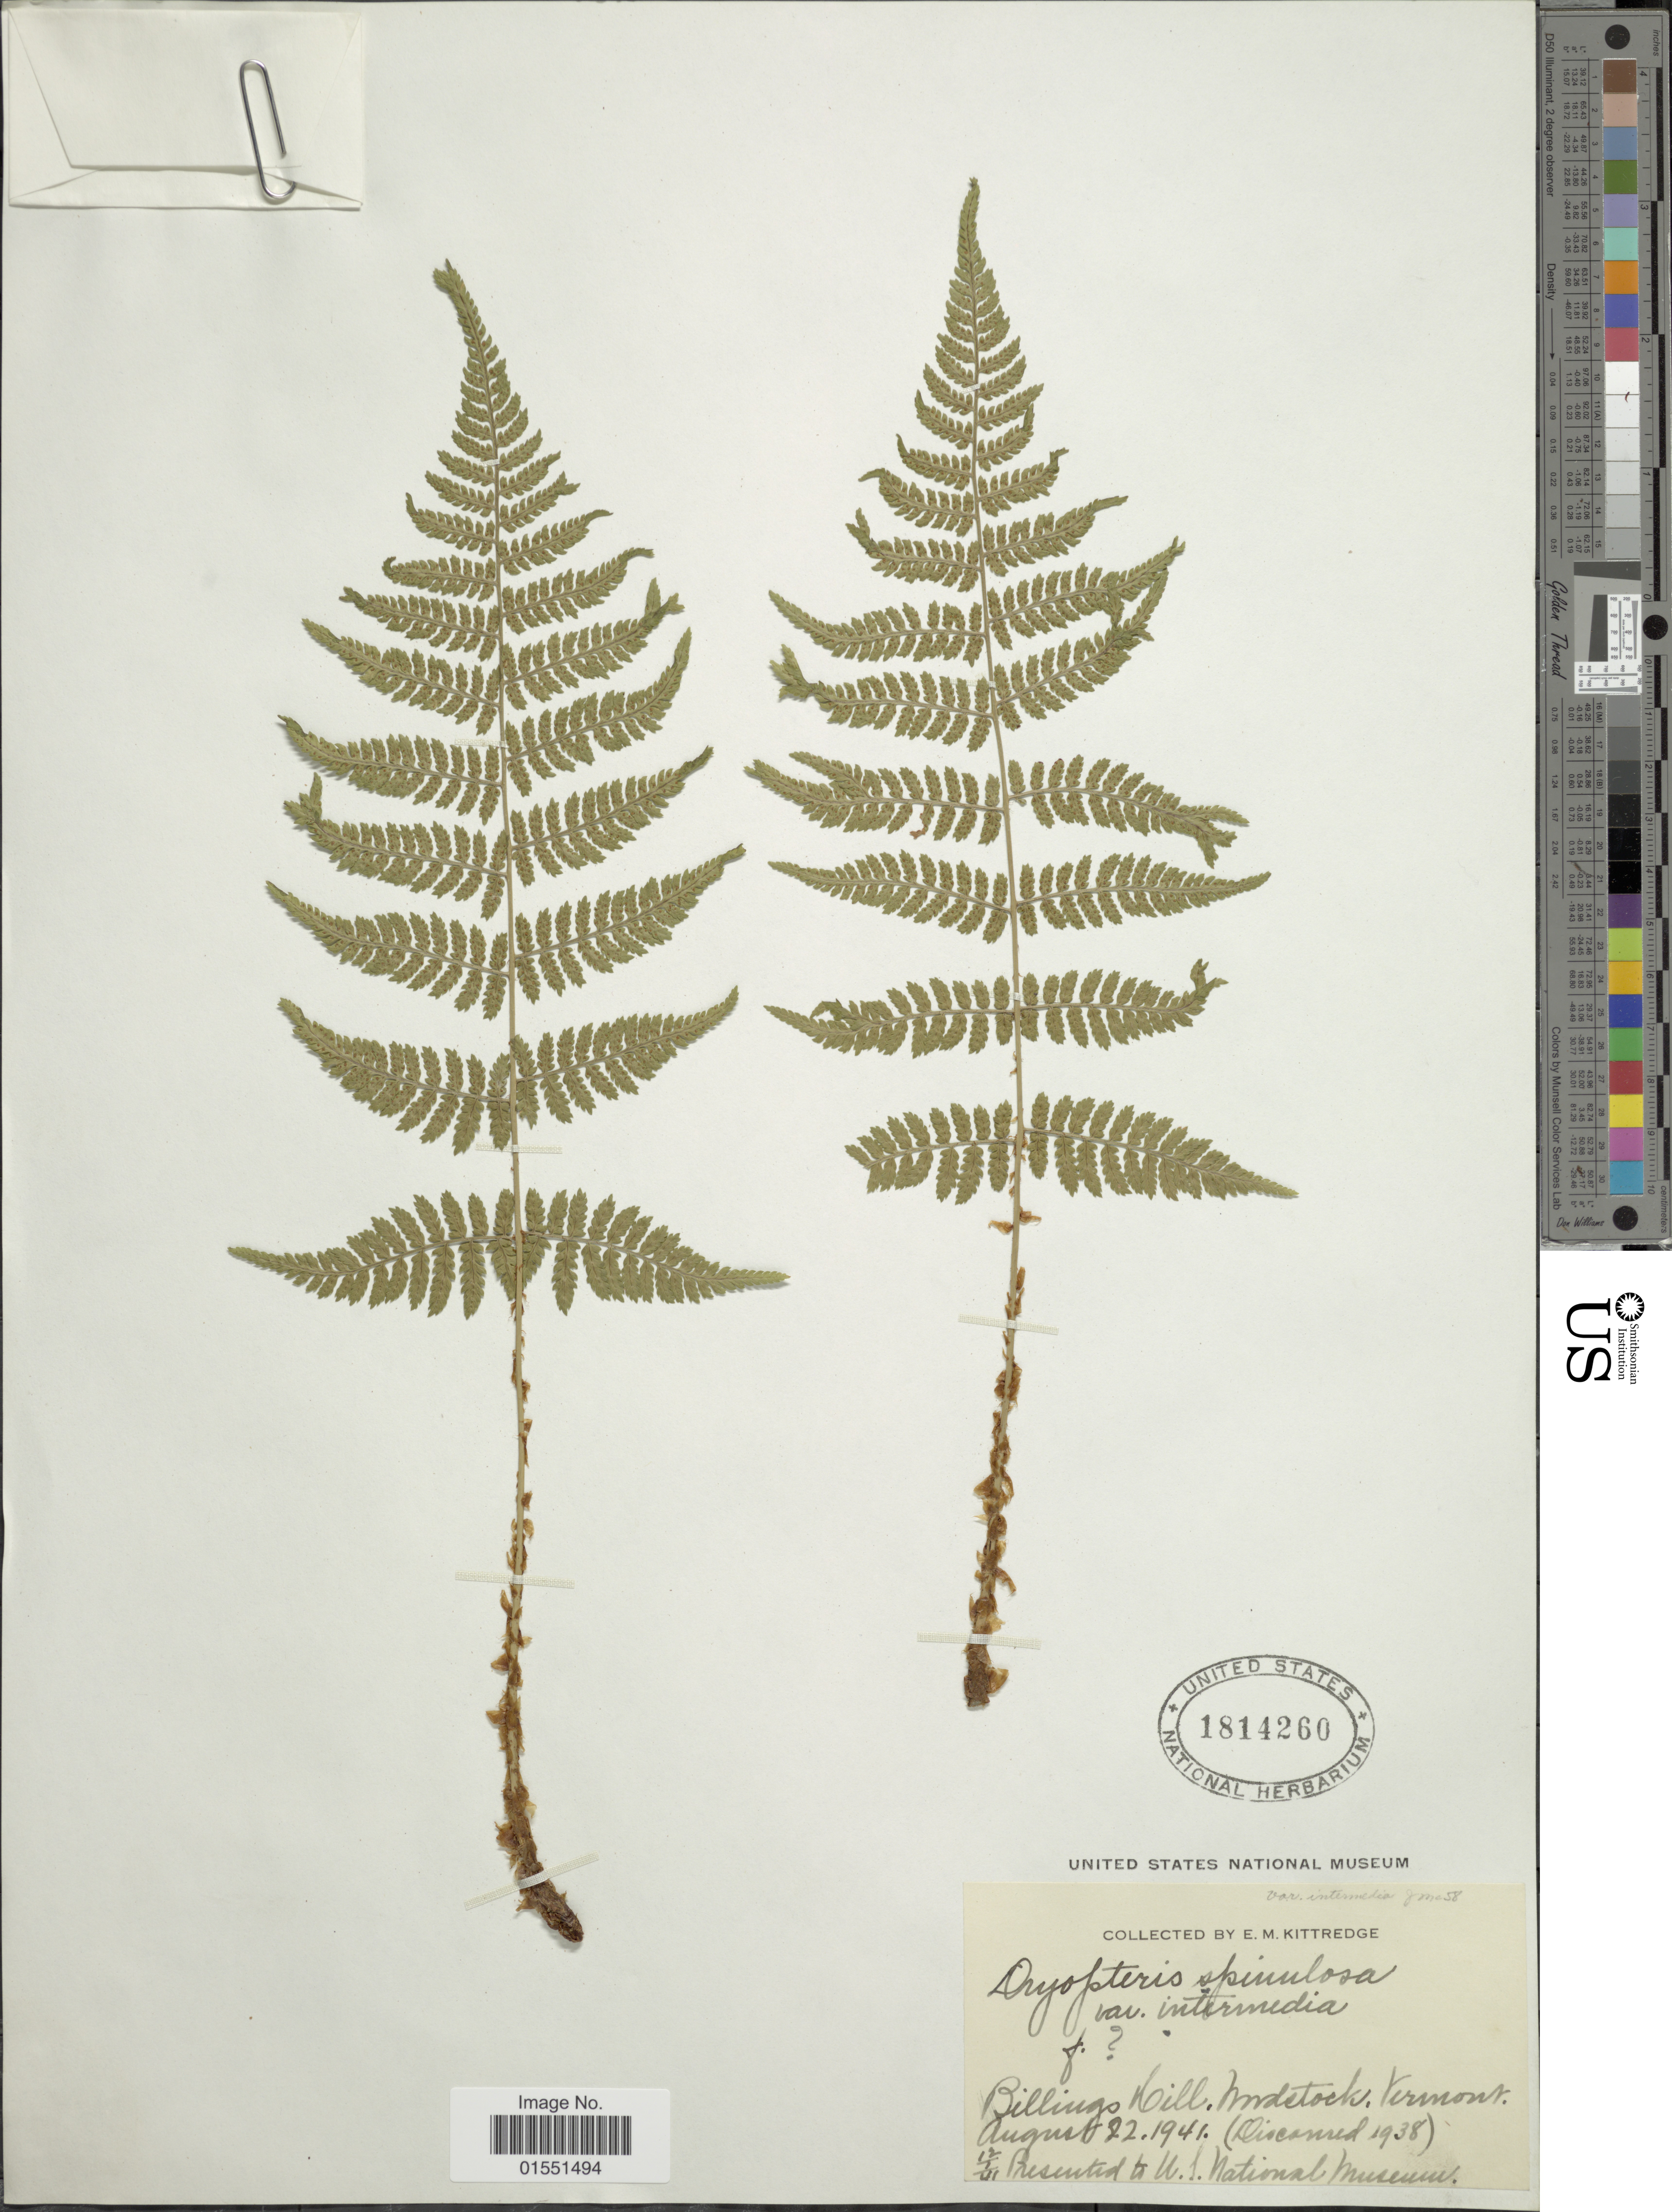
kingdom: Plantae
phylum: Tracheophyta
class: Polypodiopsida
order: Polypodiales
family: Dryopteridaceae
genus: Dryopteris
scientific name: Dryopteris intermedia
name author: (Muhl.) A. Gray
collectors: E. Kittredge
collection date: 1941-08-22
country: United States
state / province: Vermont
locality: Billings Hill. Woodstock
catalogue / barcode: US 1814260